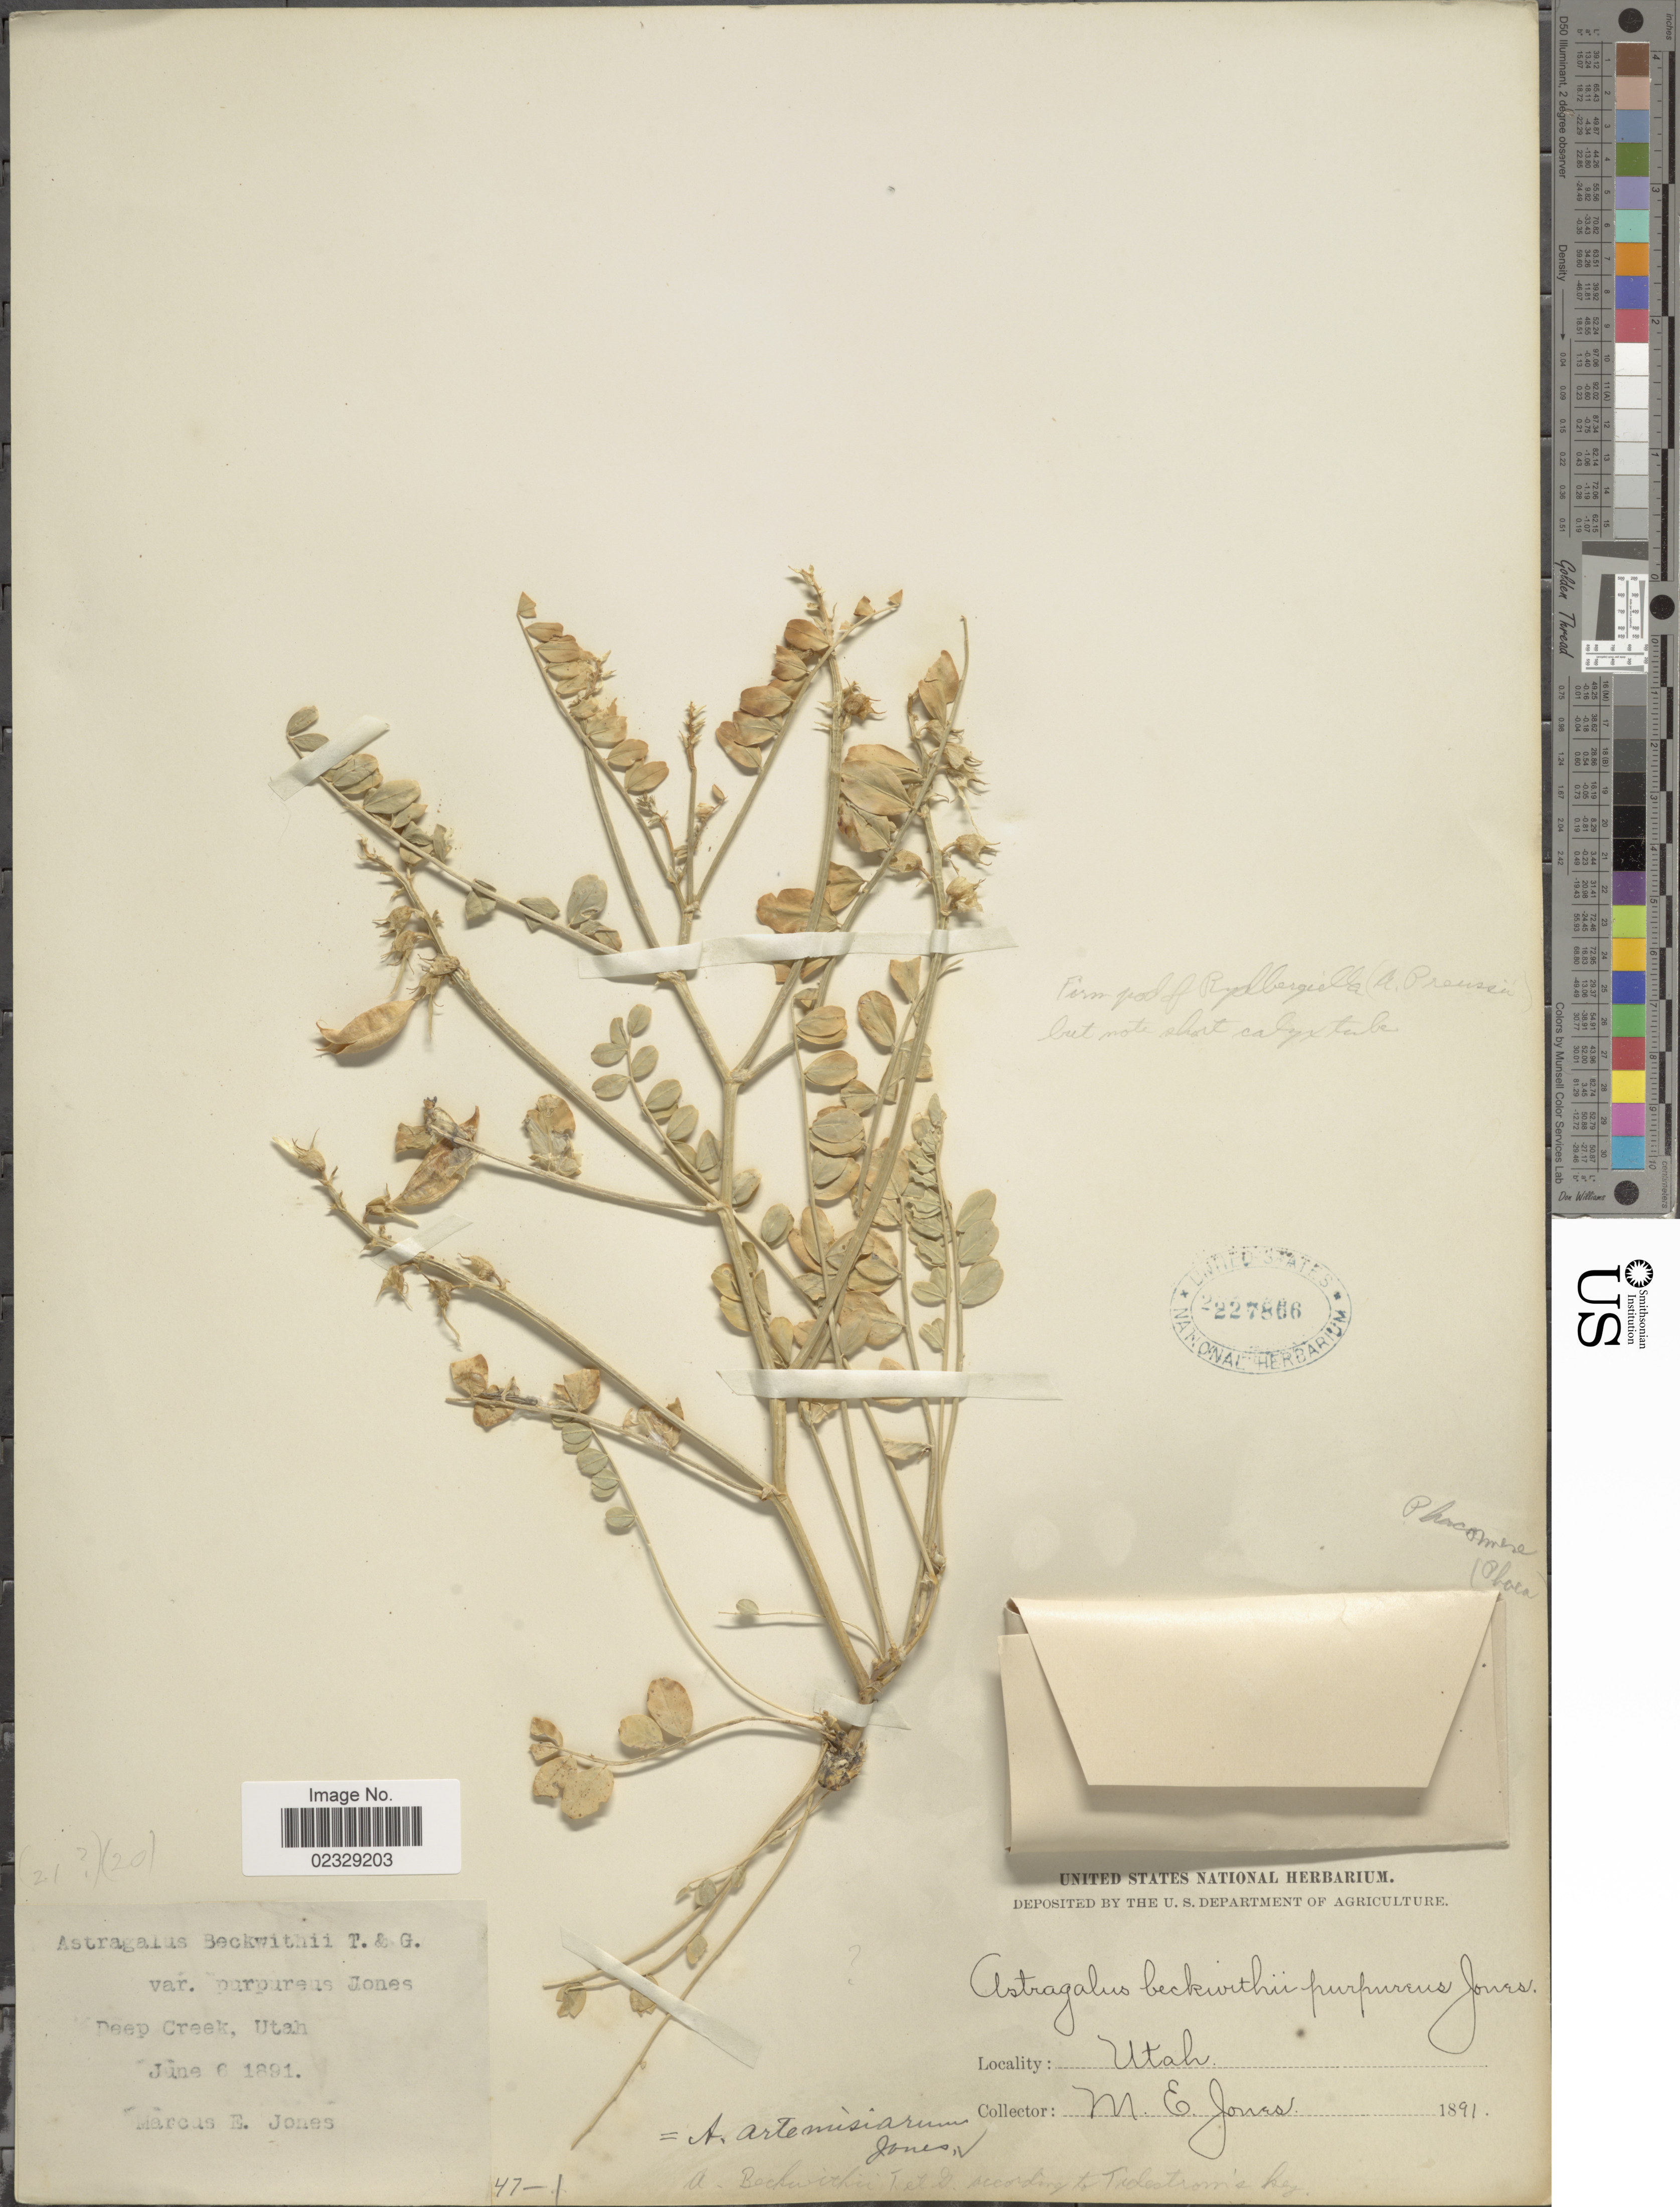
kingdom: Plantae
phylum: Tracheophyta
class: Magnoliopsida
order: Fabales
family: Fabaceae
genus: Astragalus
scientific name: Astragalus artemisiarum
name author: M.E. Jones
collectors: M. E. Jones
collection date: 1891-06-06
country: United States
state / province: Utah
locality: Deep Creek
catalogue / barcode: US 227866